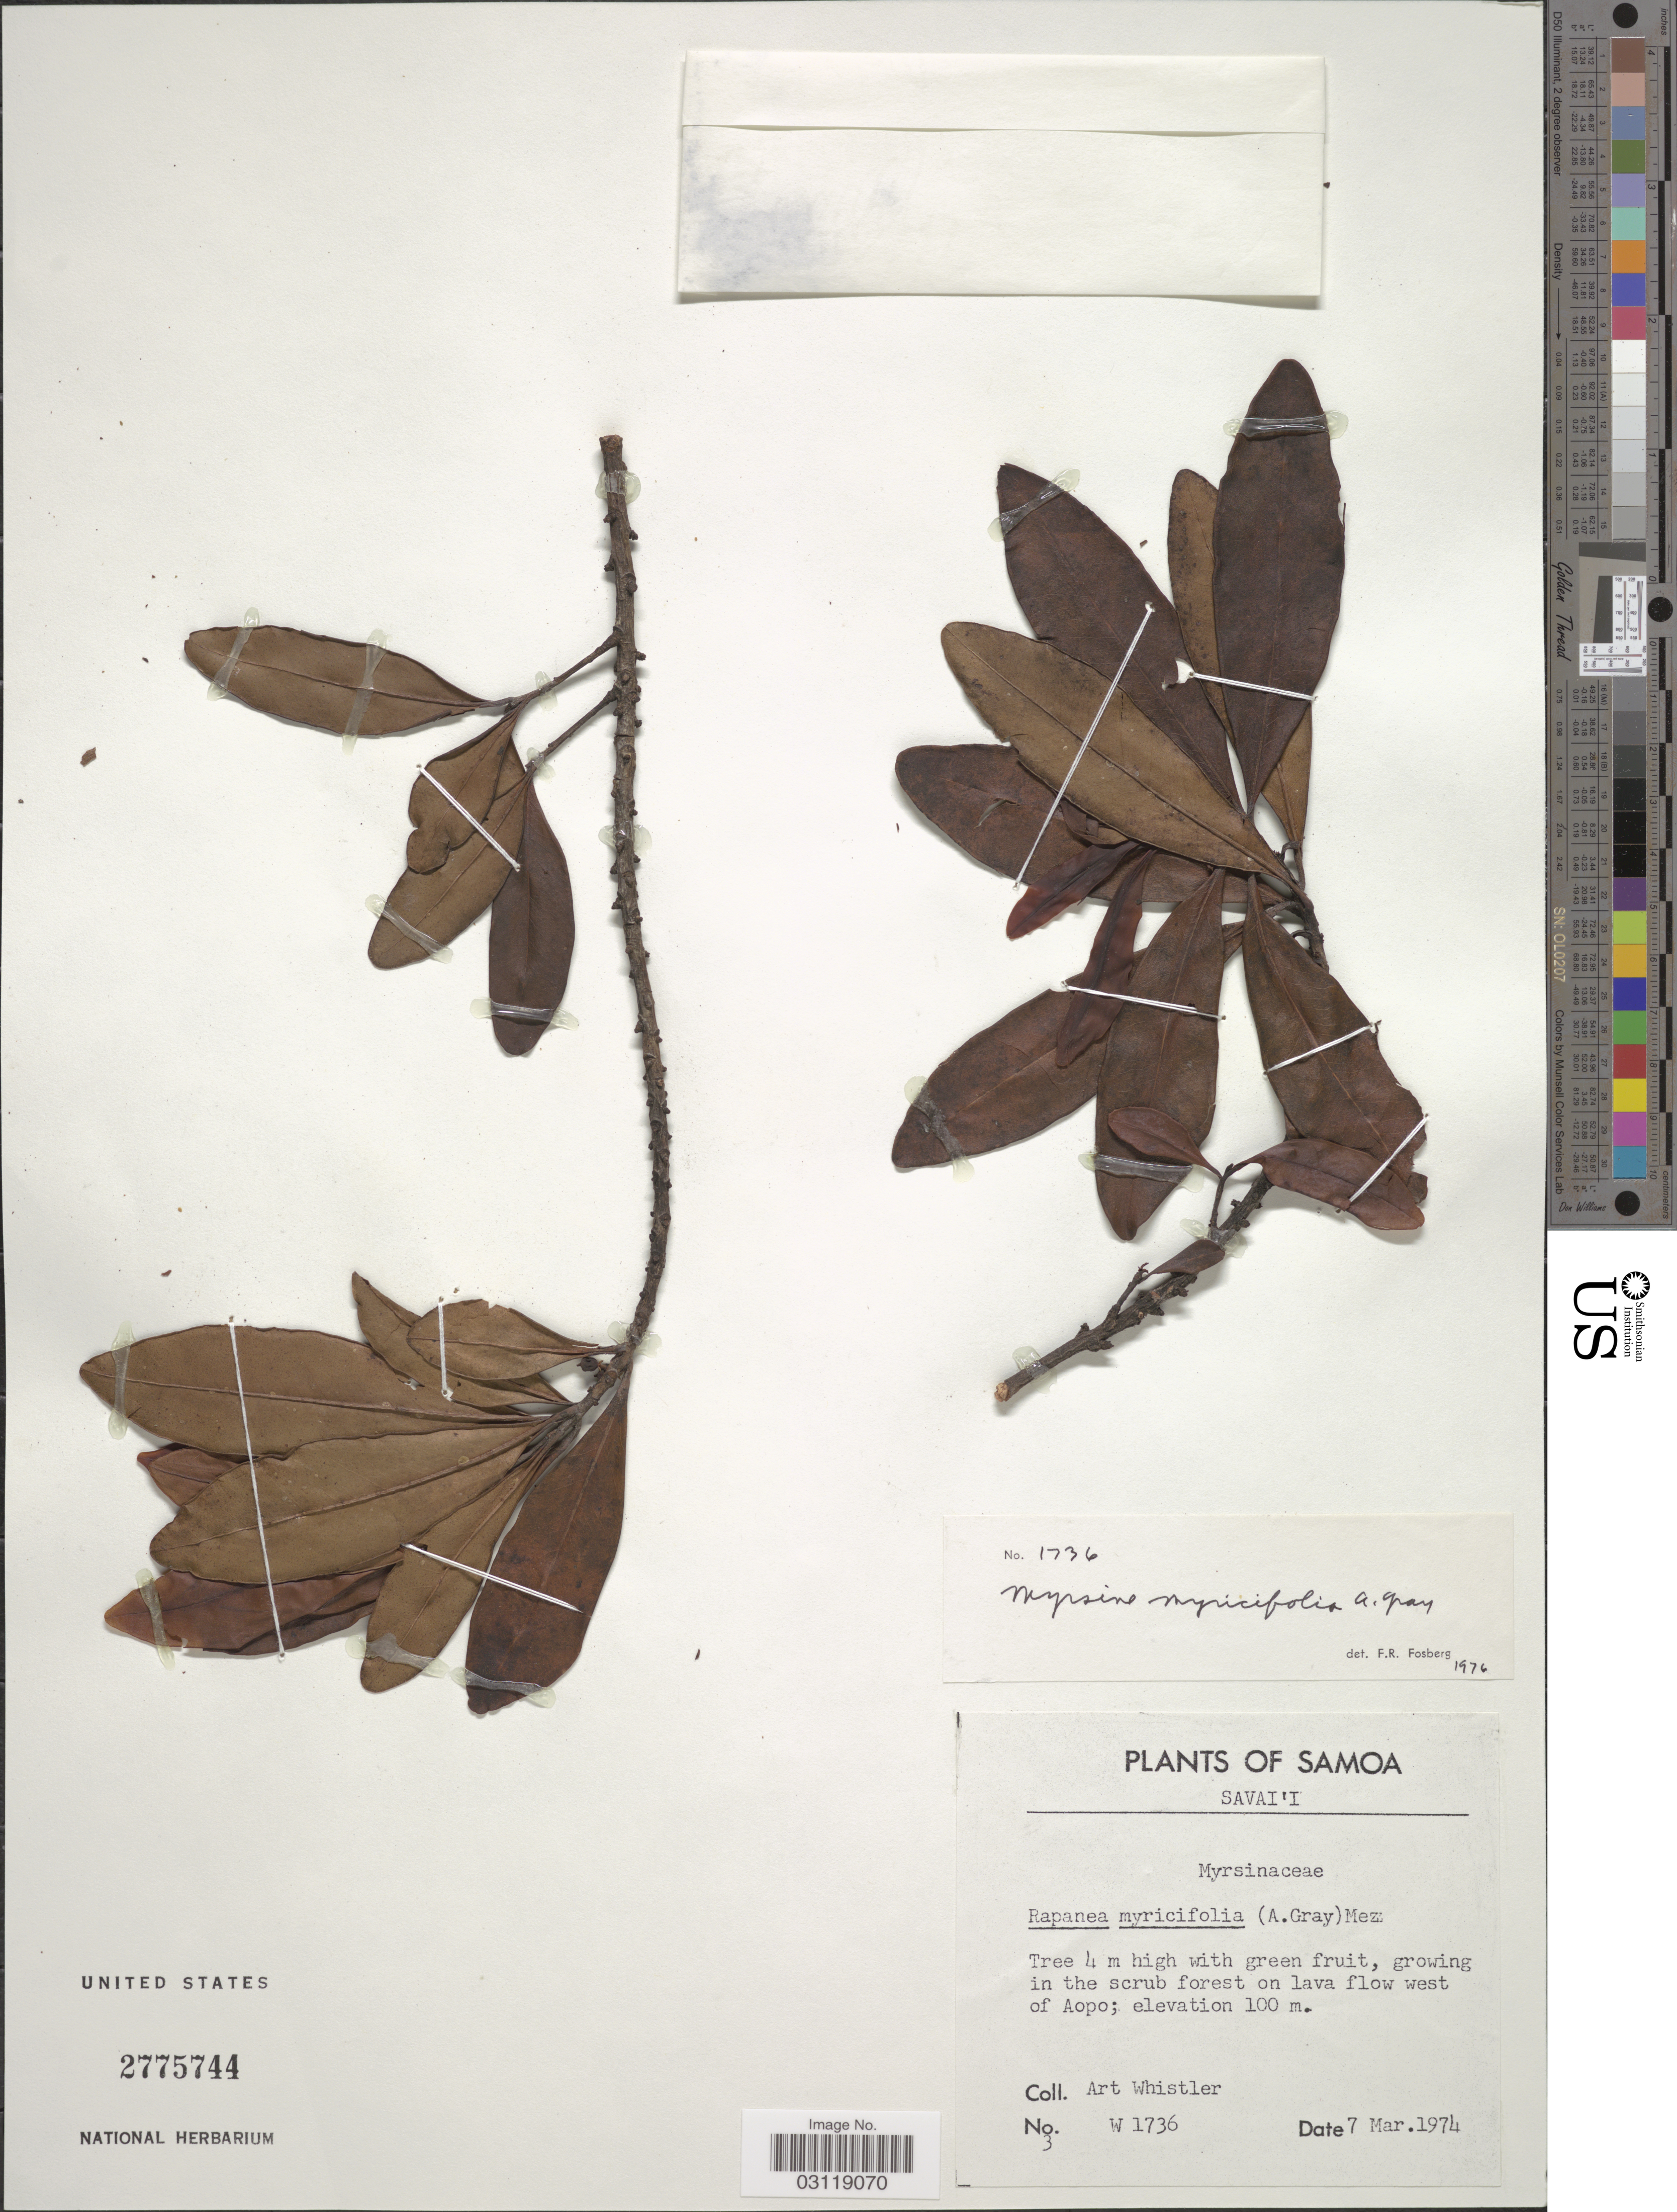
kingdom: Plantae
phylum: Tracheophyta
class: Magnoliopsida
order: Ericales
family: Primulaceae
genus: Rapanea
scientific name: Rapanea myricifolia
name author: (A. Gray) Mez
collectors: A. Whistler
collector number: W1736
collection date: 1974-03-07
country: Samoa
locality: Samoa. Savai'i. West of Aopo.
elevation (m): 100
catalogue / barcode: US 2775744